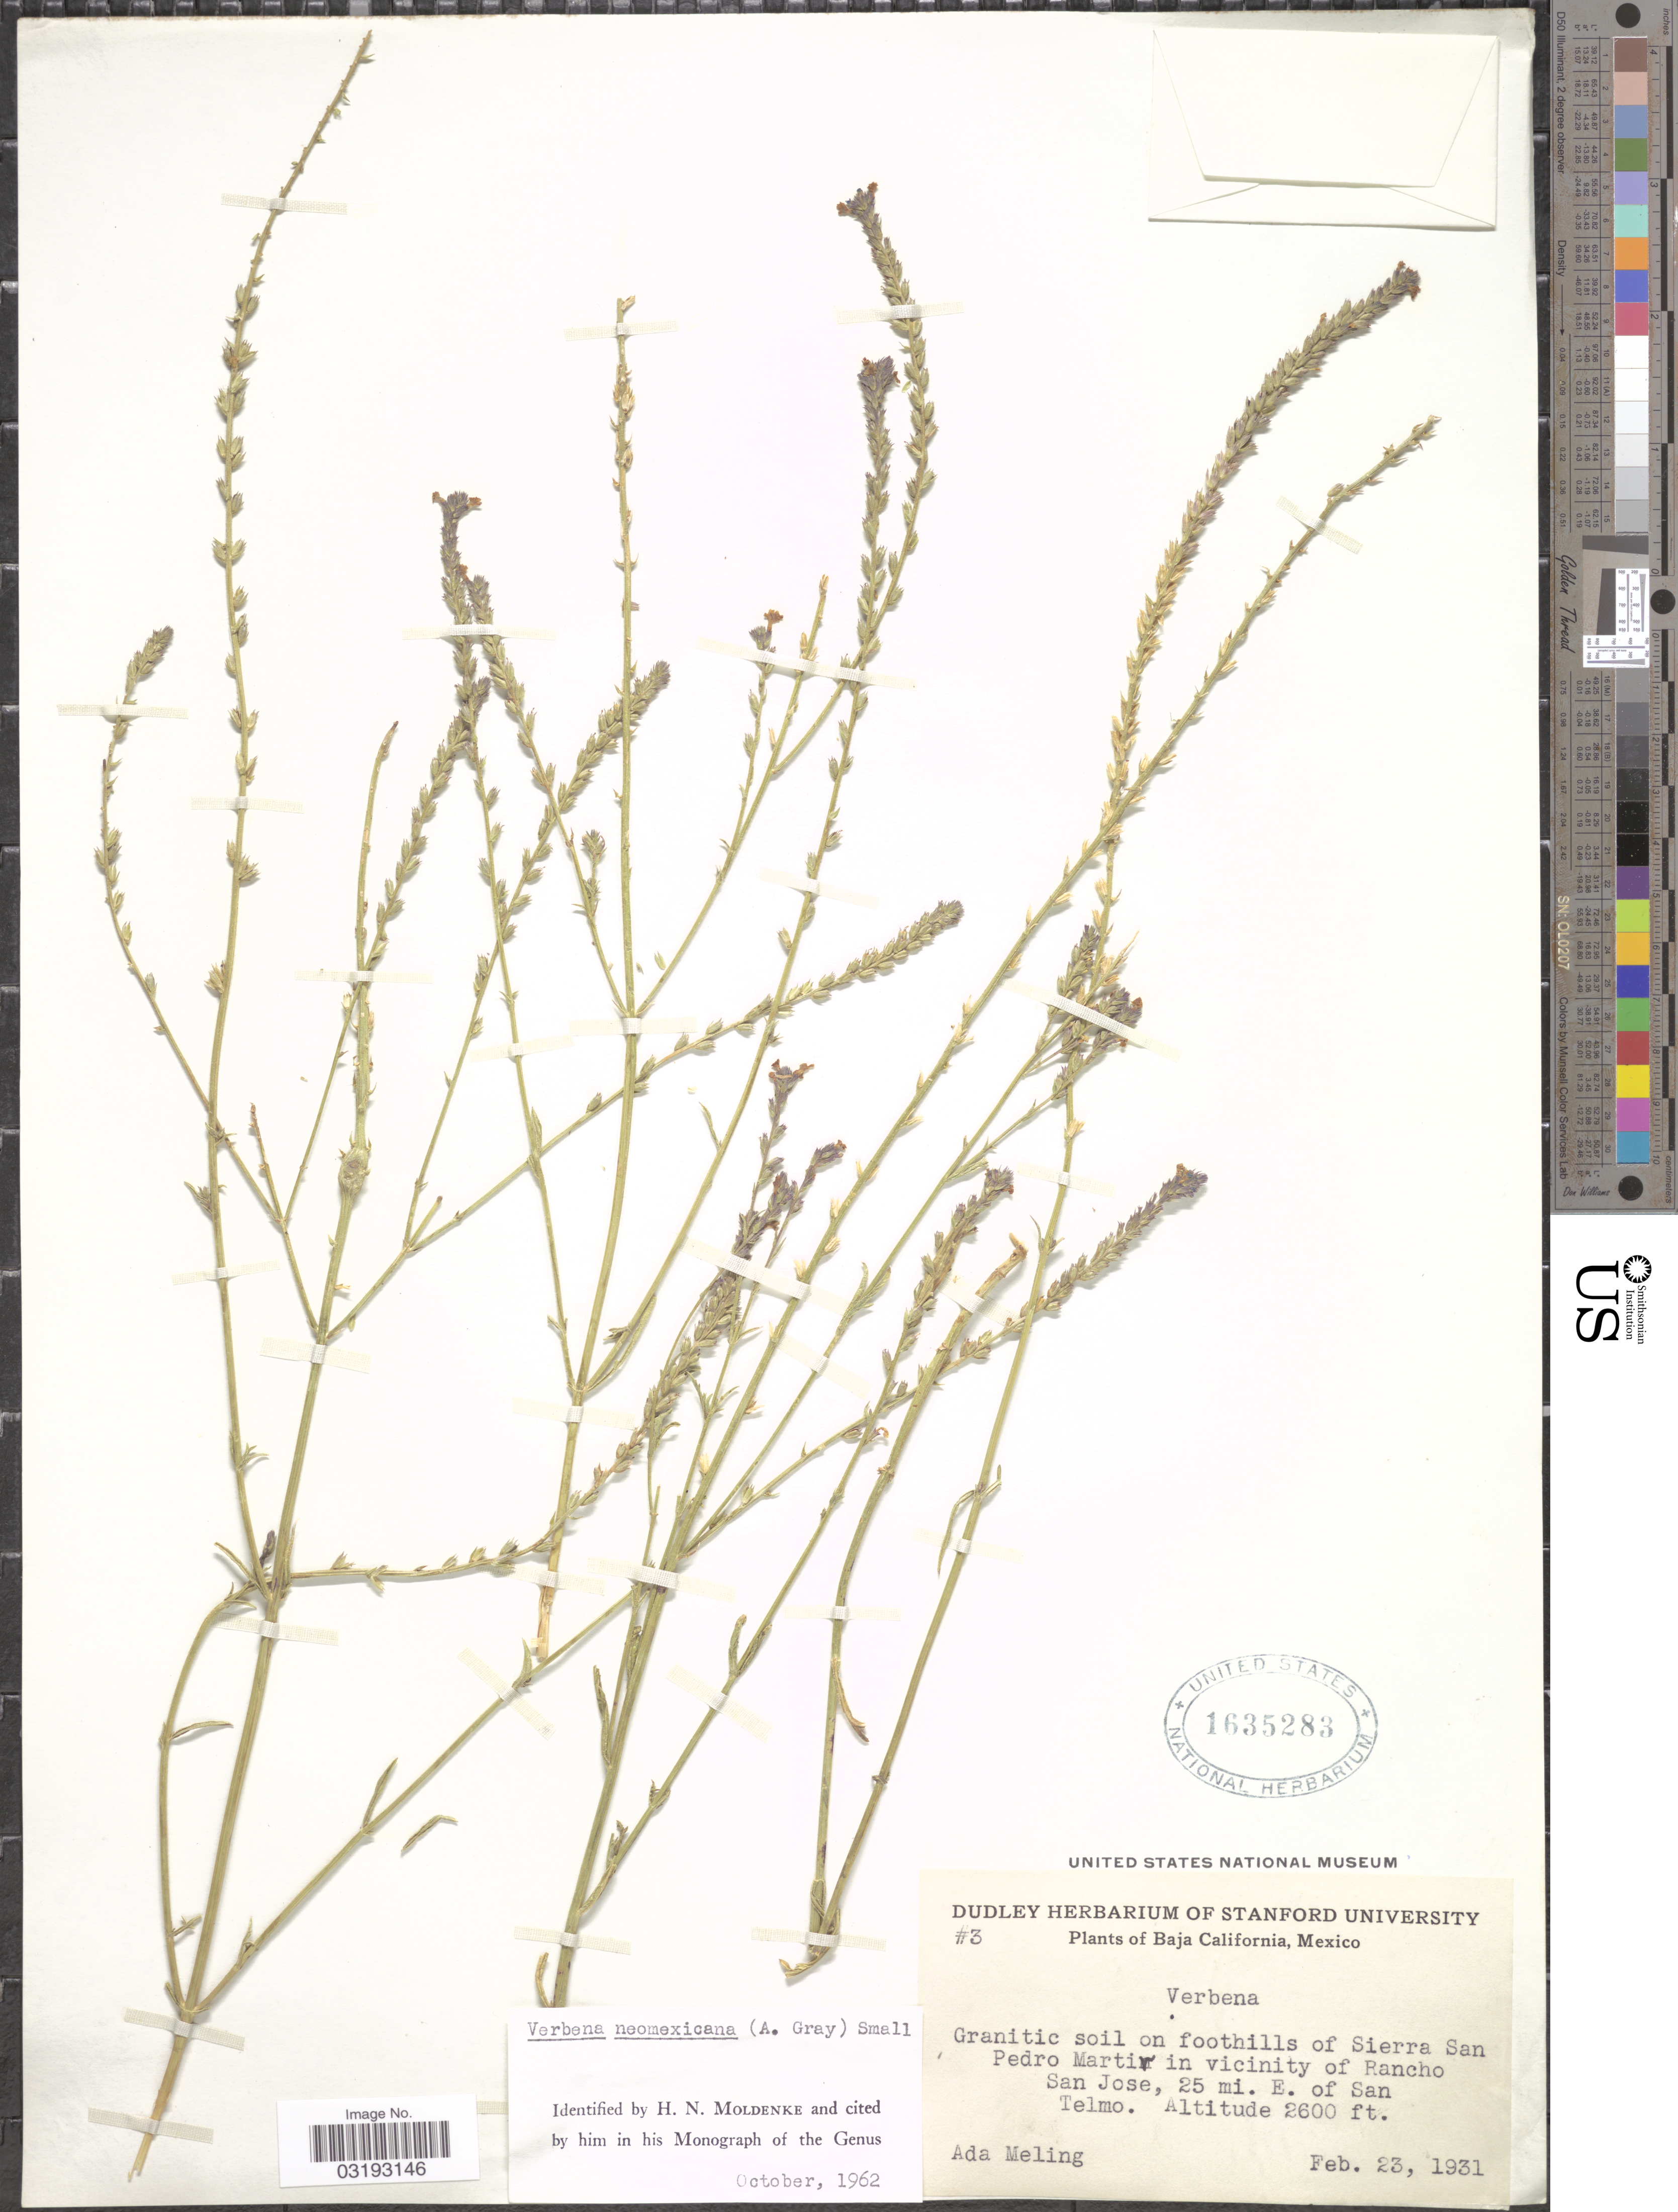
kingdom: Plantae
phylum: Tracheophyta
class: Magnoliopsida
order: Lamiales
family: Verbenaceae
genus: Verbena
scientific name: Verbena neomexicana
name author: (A. Gray) Small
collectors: A. Meling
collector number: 3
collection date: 1931-02-23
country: Mexico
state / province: Baja California Norte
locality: Foothills of Sierra San Pedro Martir on vicinity of Rancho San Jose, 25 mi. E. of San Telmo.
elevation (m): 792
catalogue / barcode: US 1635283